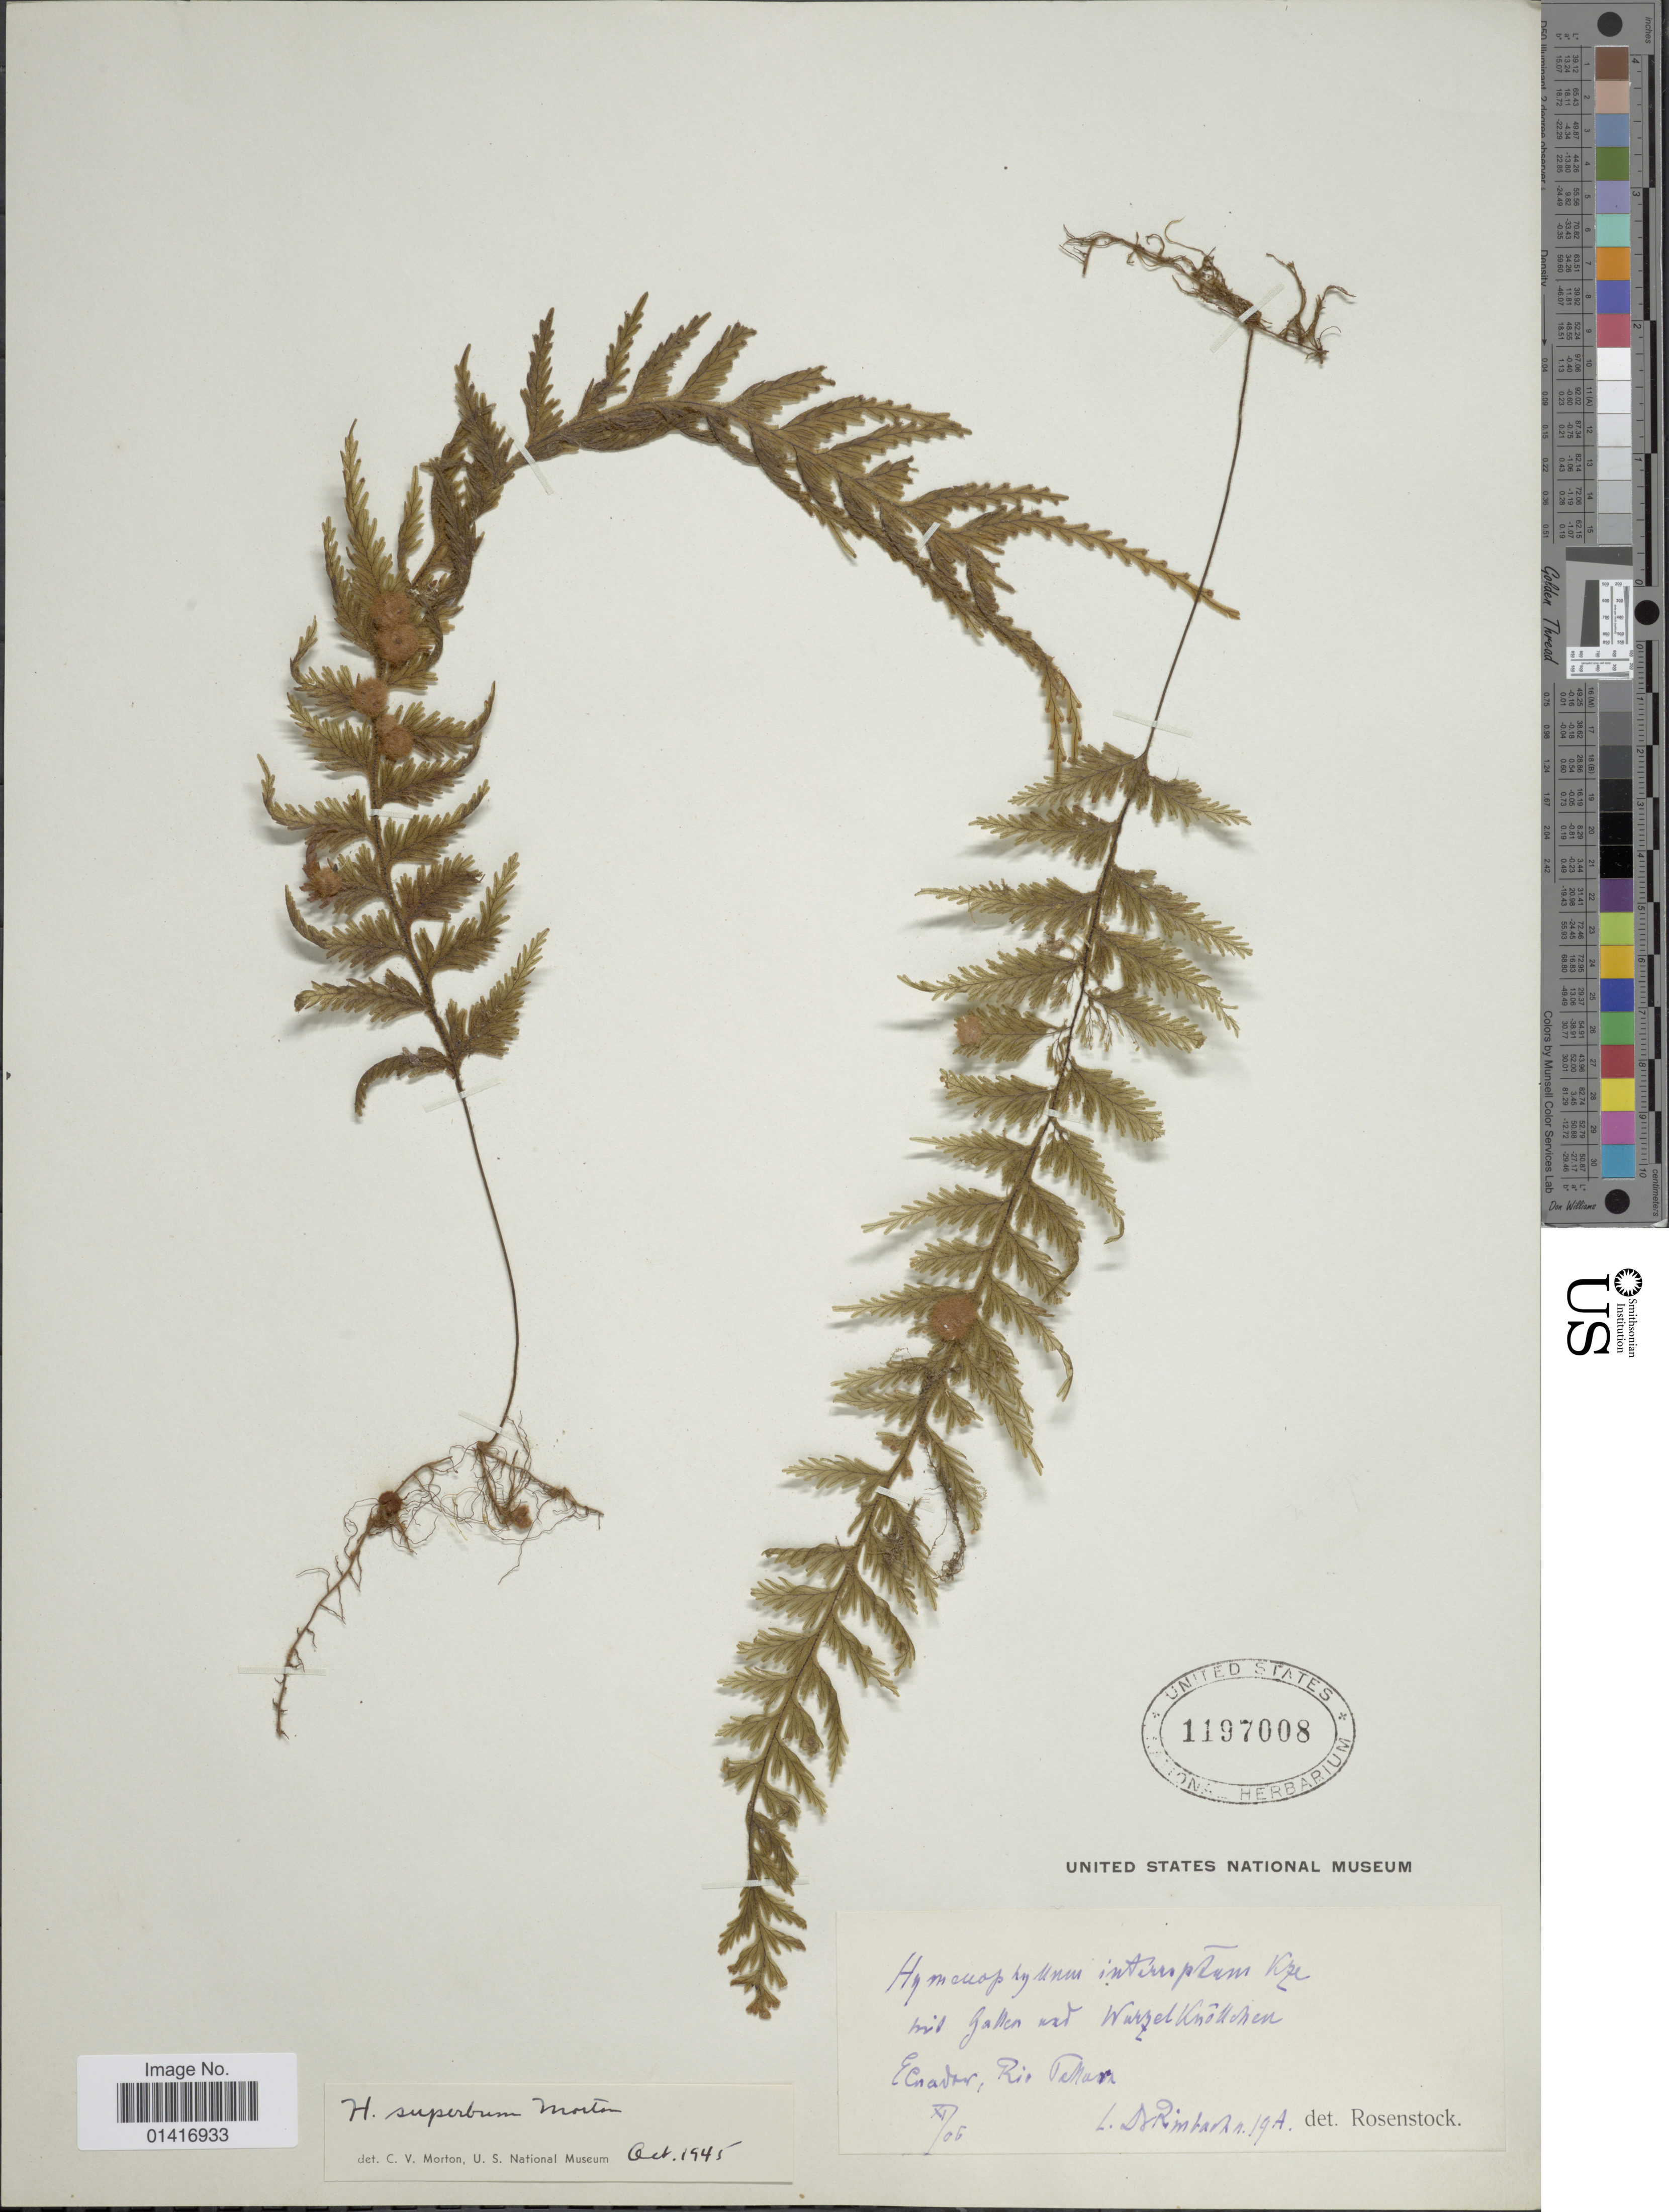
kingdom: Plantae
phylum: Tracheophyta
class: Polypodiopsida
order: Hymenophyllales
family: Hymenophyllaceae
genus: Hymenophyllum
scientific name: Hymenophyllum superbum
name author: C.V. Morton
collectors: A. Rimbach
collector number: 19 A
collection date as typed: Transcribed d/m/y: /11/6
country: Ecuador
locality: Rio Tellara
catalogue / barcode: US 1197008